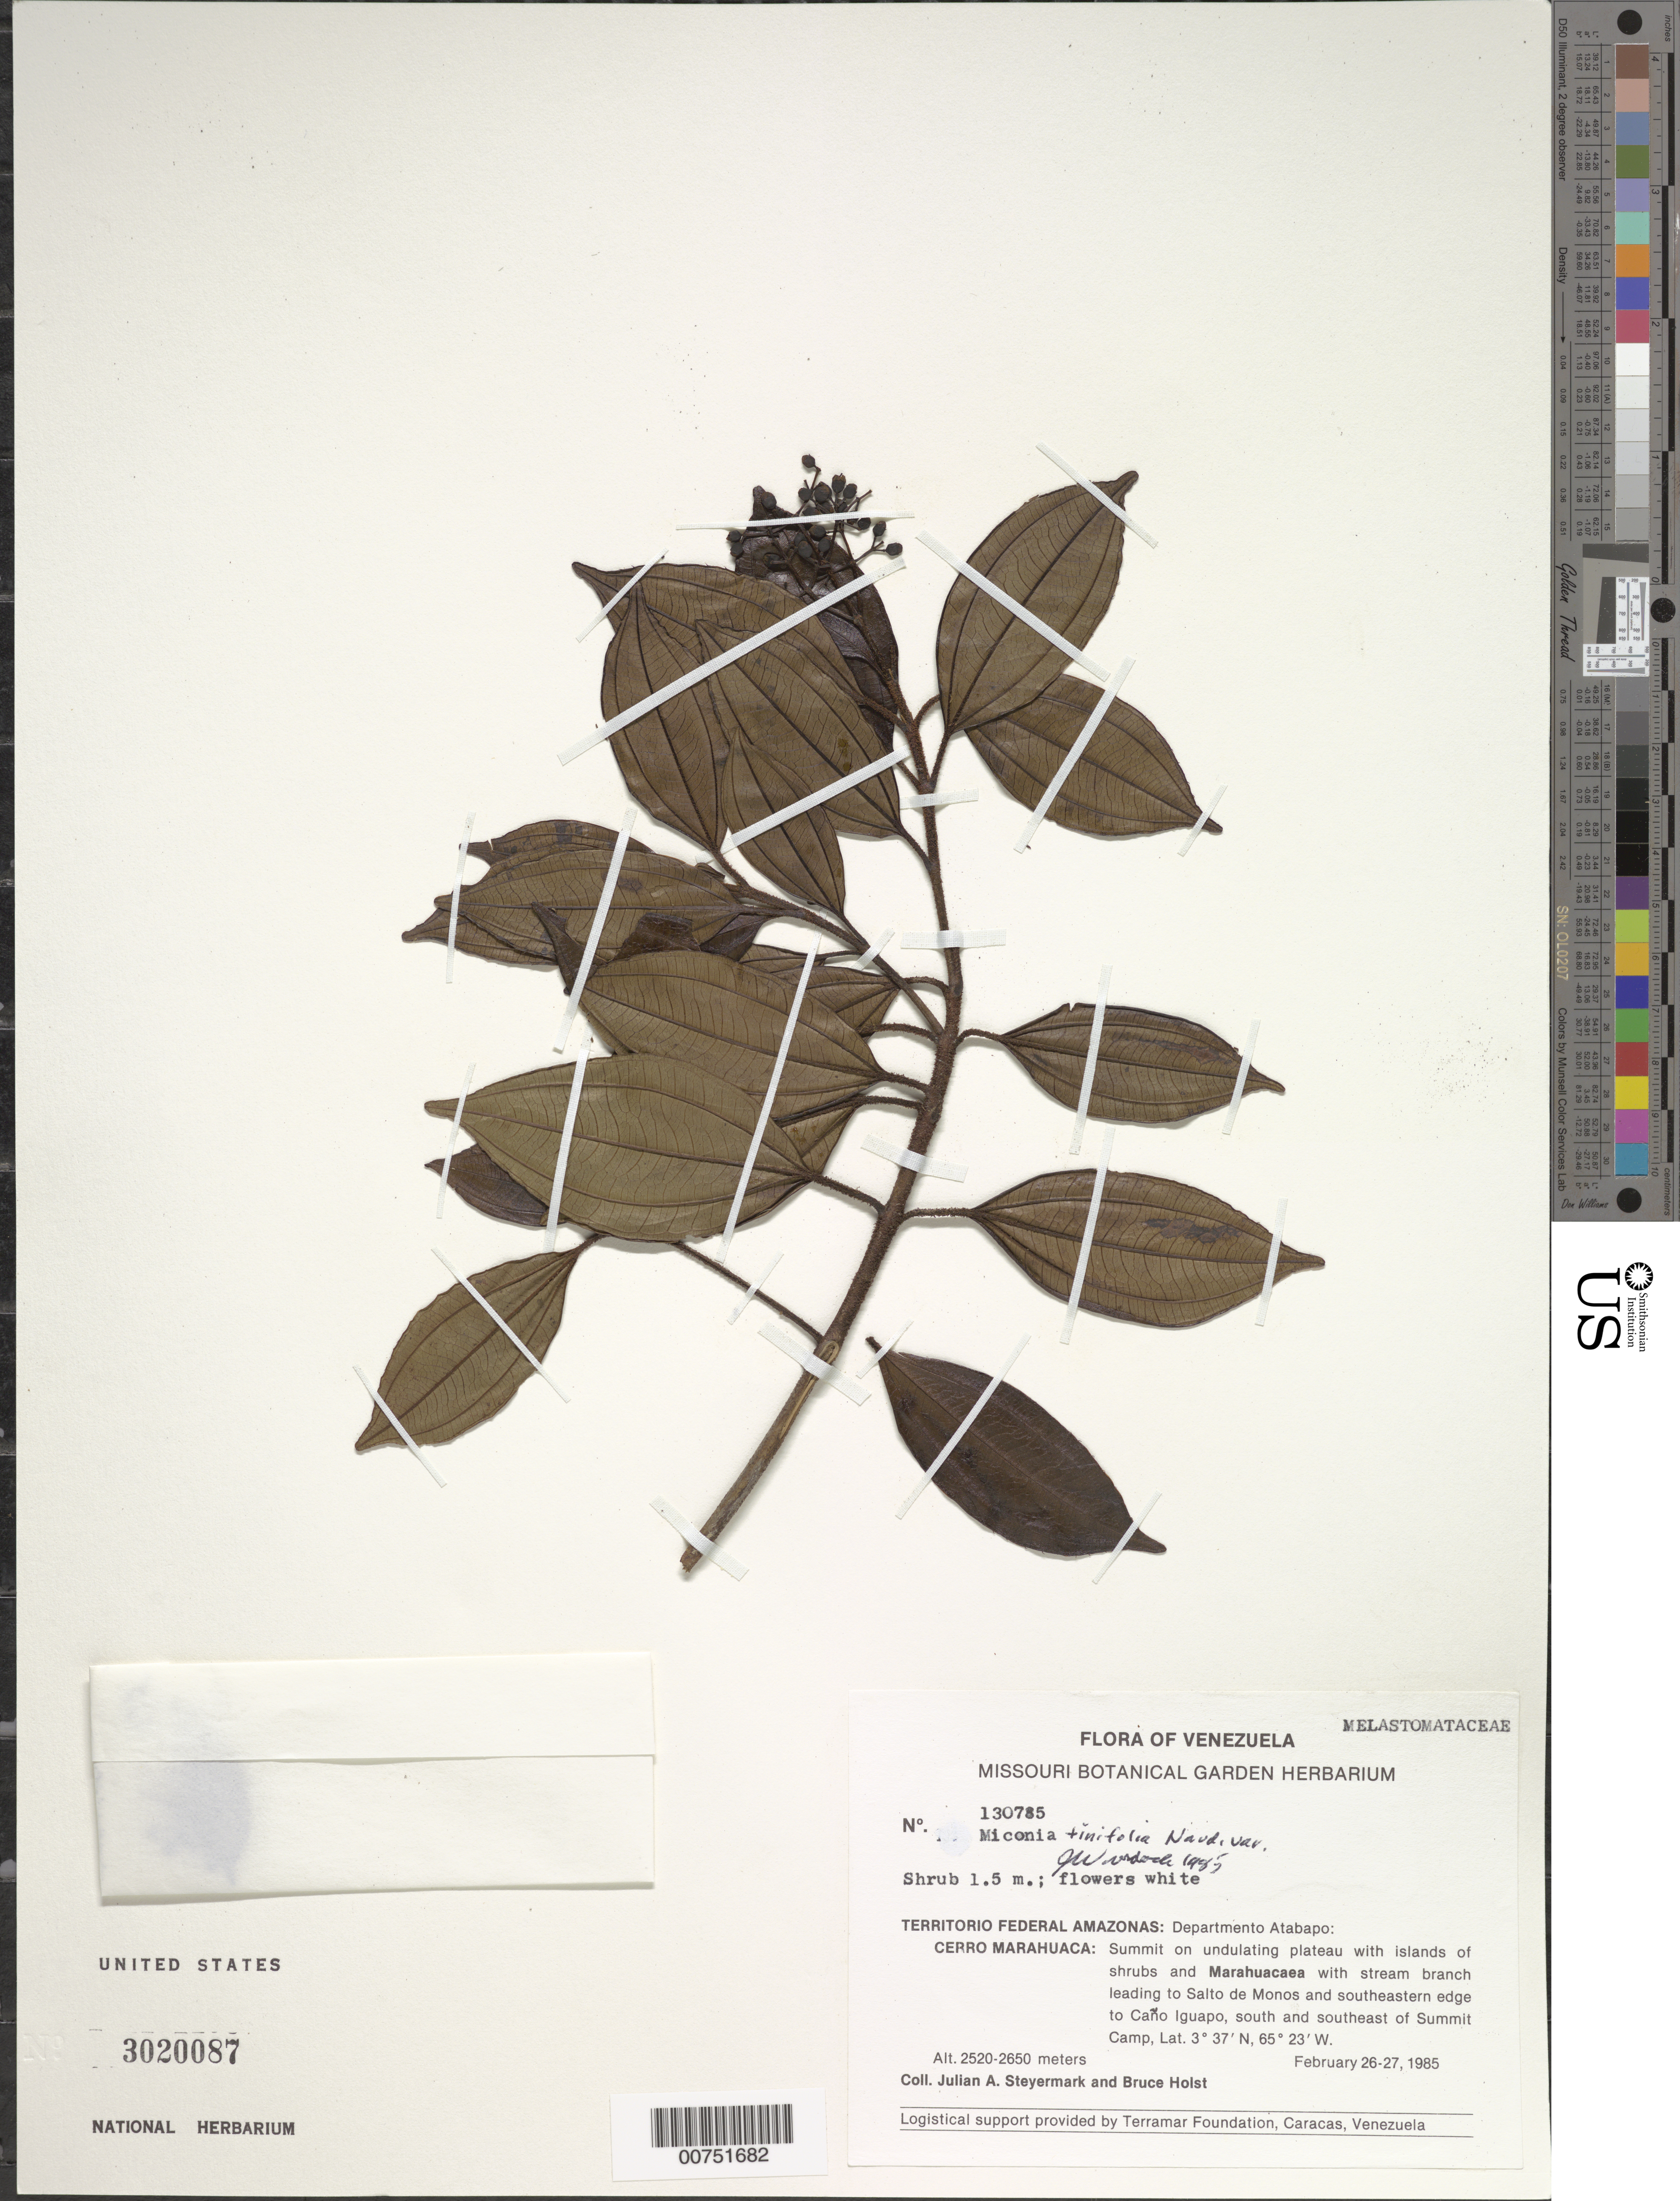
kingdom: Plantae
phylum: Tracheophyta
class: Magnoliopsida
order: Myrtales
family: Melastomataceae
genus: Miconia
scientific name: Miconia tinifolia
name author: Naudin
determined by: Wurdack, John J., (US), US (UNITED STATES)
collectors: J. Steyermark & B. Holst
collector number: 130785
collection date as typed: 26-Feb-85 to 27-Feb-85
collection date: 1985-02-26/1985-02-27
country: Venezuela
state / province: Amazonas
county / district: Atabapo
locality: Cerro Marahuaca: stream branch leading to Salto de Monos and SE edge to Caño Iguapo, S and SE of Summit Camp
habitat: Summit on undulating plateau with islands of shrubs and Marahuacaea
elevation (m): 2520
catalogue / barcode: US 3020087